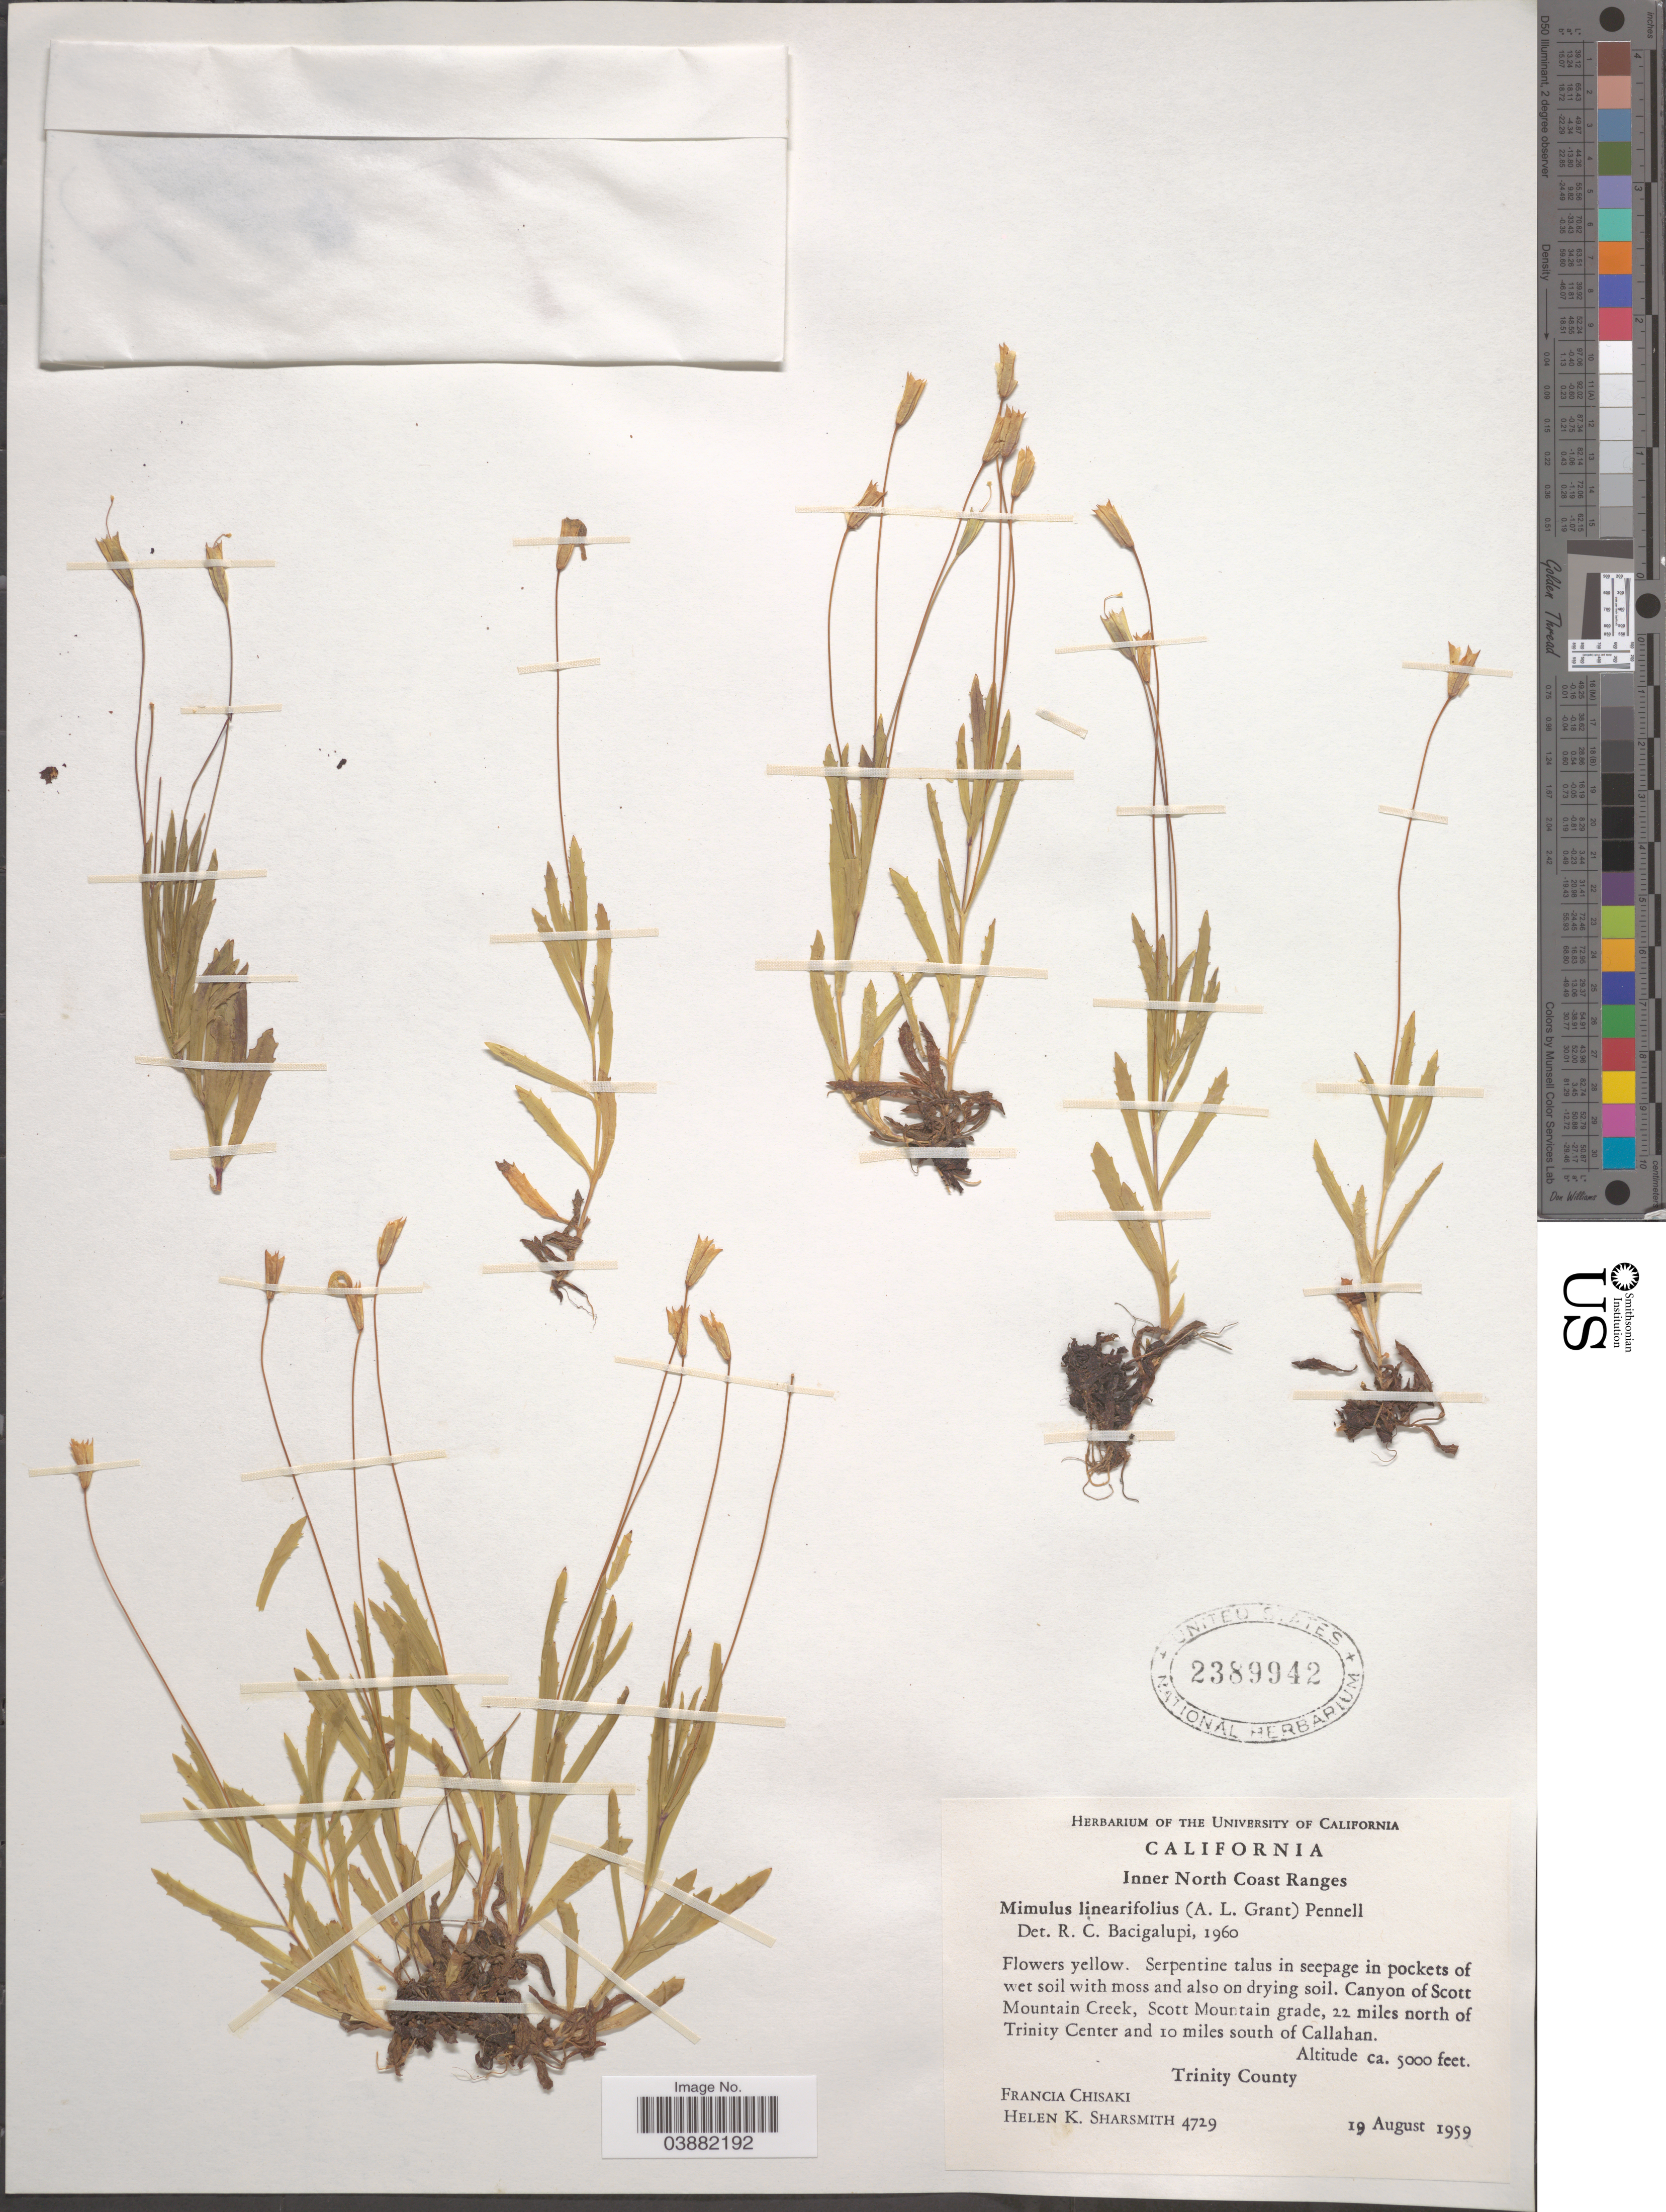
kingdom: Plantae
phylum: Tracheophyta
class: Magnoliopsida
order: Lamiales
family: Phrymaceae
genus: Mimulus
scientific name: Mimulus linearifolius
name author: (A.L. Grant) Pennell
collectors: F. Chisaki & H. Sharsmith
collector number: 4729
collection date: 1959-08-19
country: United States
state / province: California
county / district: Trinity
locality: Inner North Coast Ranges. Canyon of Scott Mountain Creek, Scott Mountain grade, 22 miles north of Trinity Center and 10 miles south of Callahan. Trinity County.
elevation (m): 1524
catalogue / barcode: US 2389942